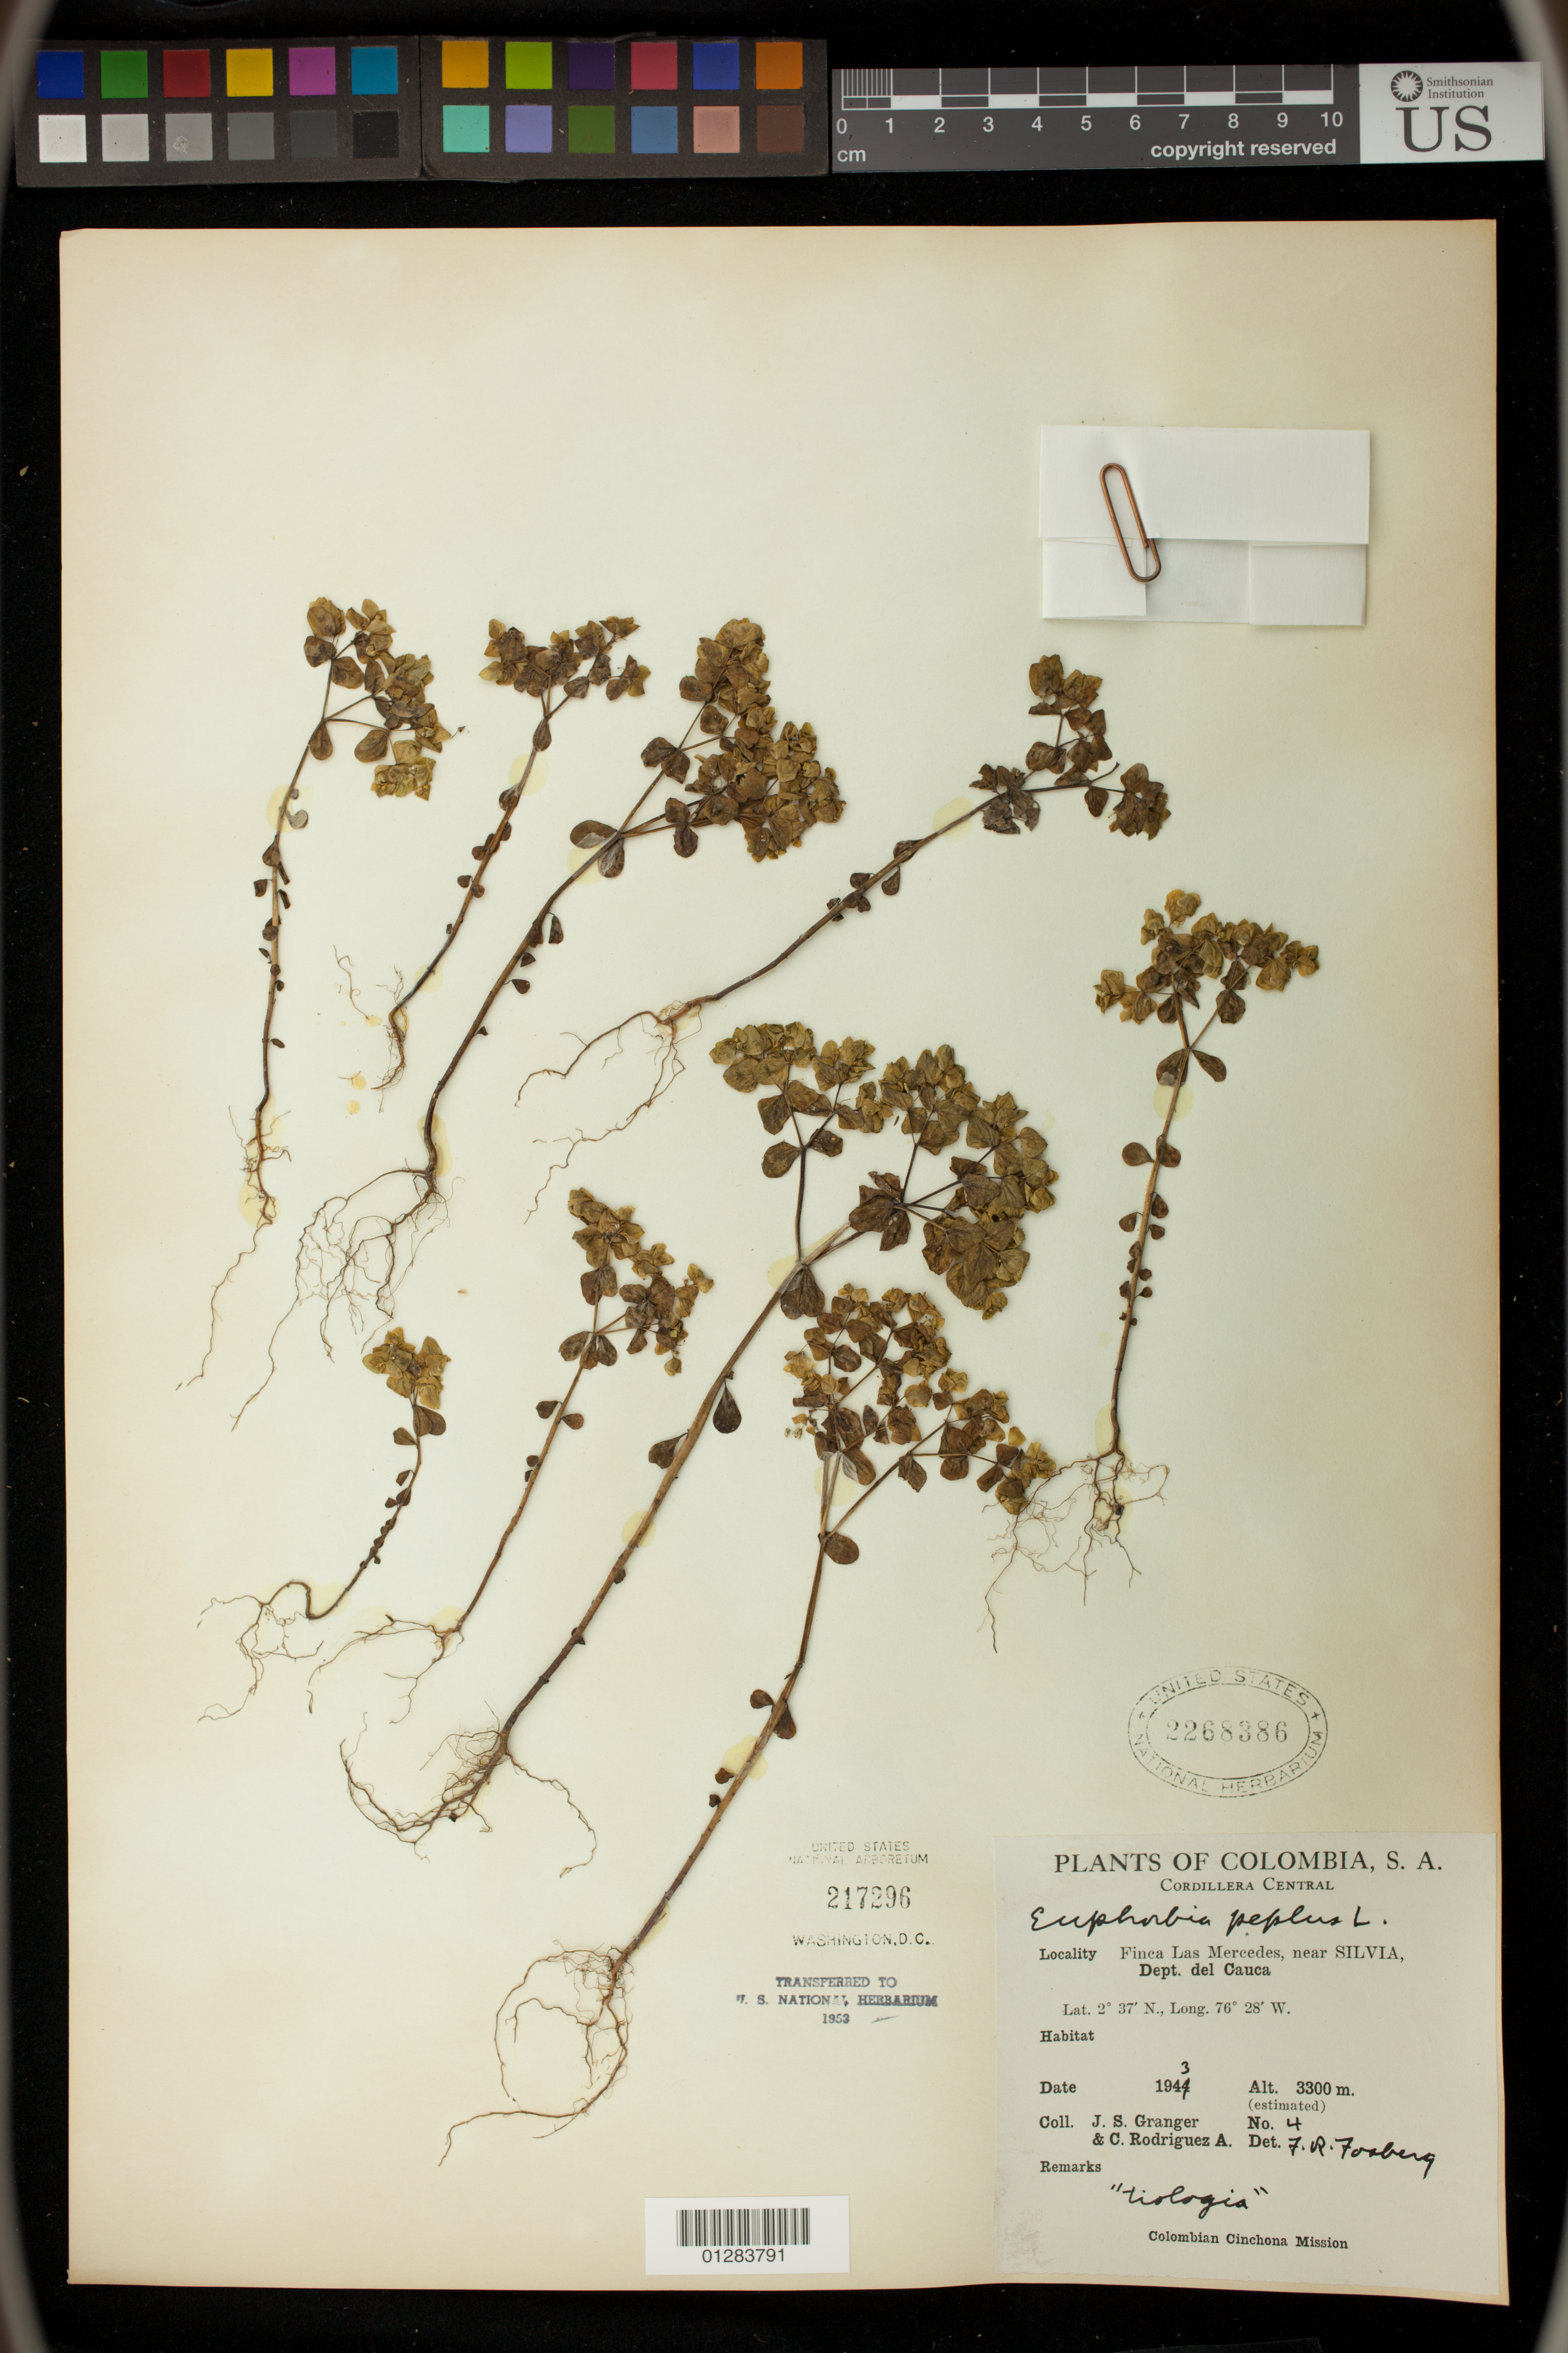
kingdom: Plantae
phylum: Tracheophyta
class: Magnoliopsida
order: Malpighiales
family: Euphorbiaceae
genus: Euphorbia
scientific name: Euphorbia peplus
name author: L.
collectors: J. Granger & C. Rodriguez-A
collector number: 4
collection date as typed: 1943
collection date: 1943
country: Colombia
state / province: Cauca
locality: Finca Las Mercedes near Silvia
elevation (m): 3300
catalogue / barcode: US 2268386